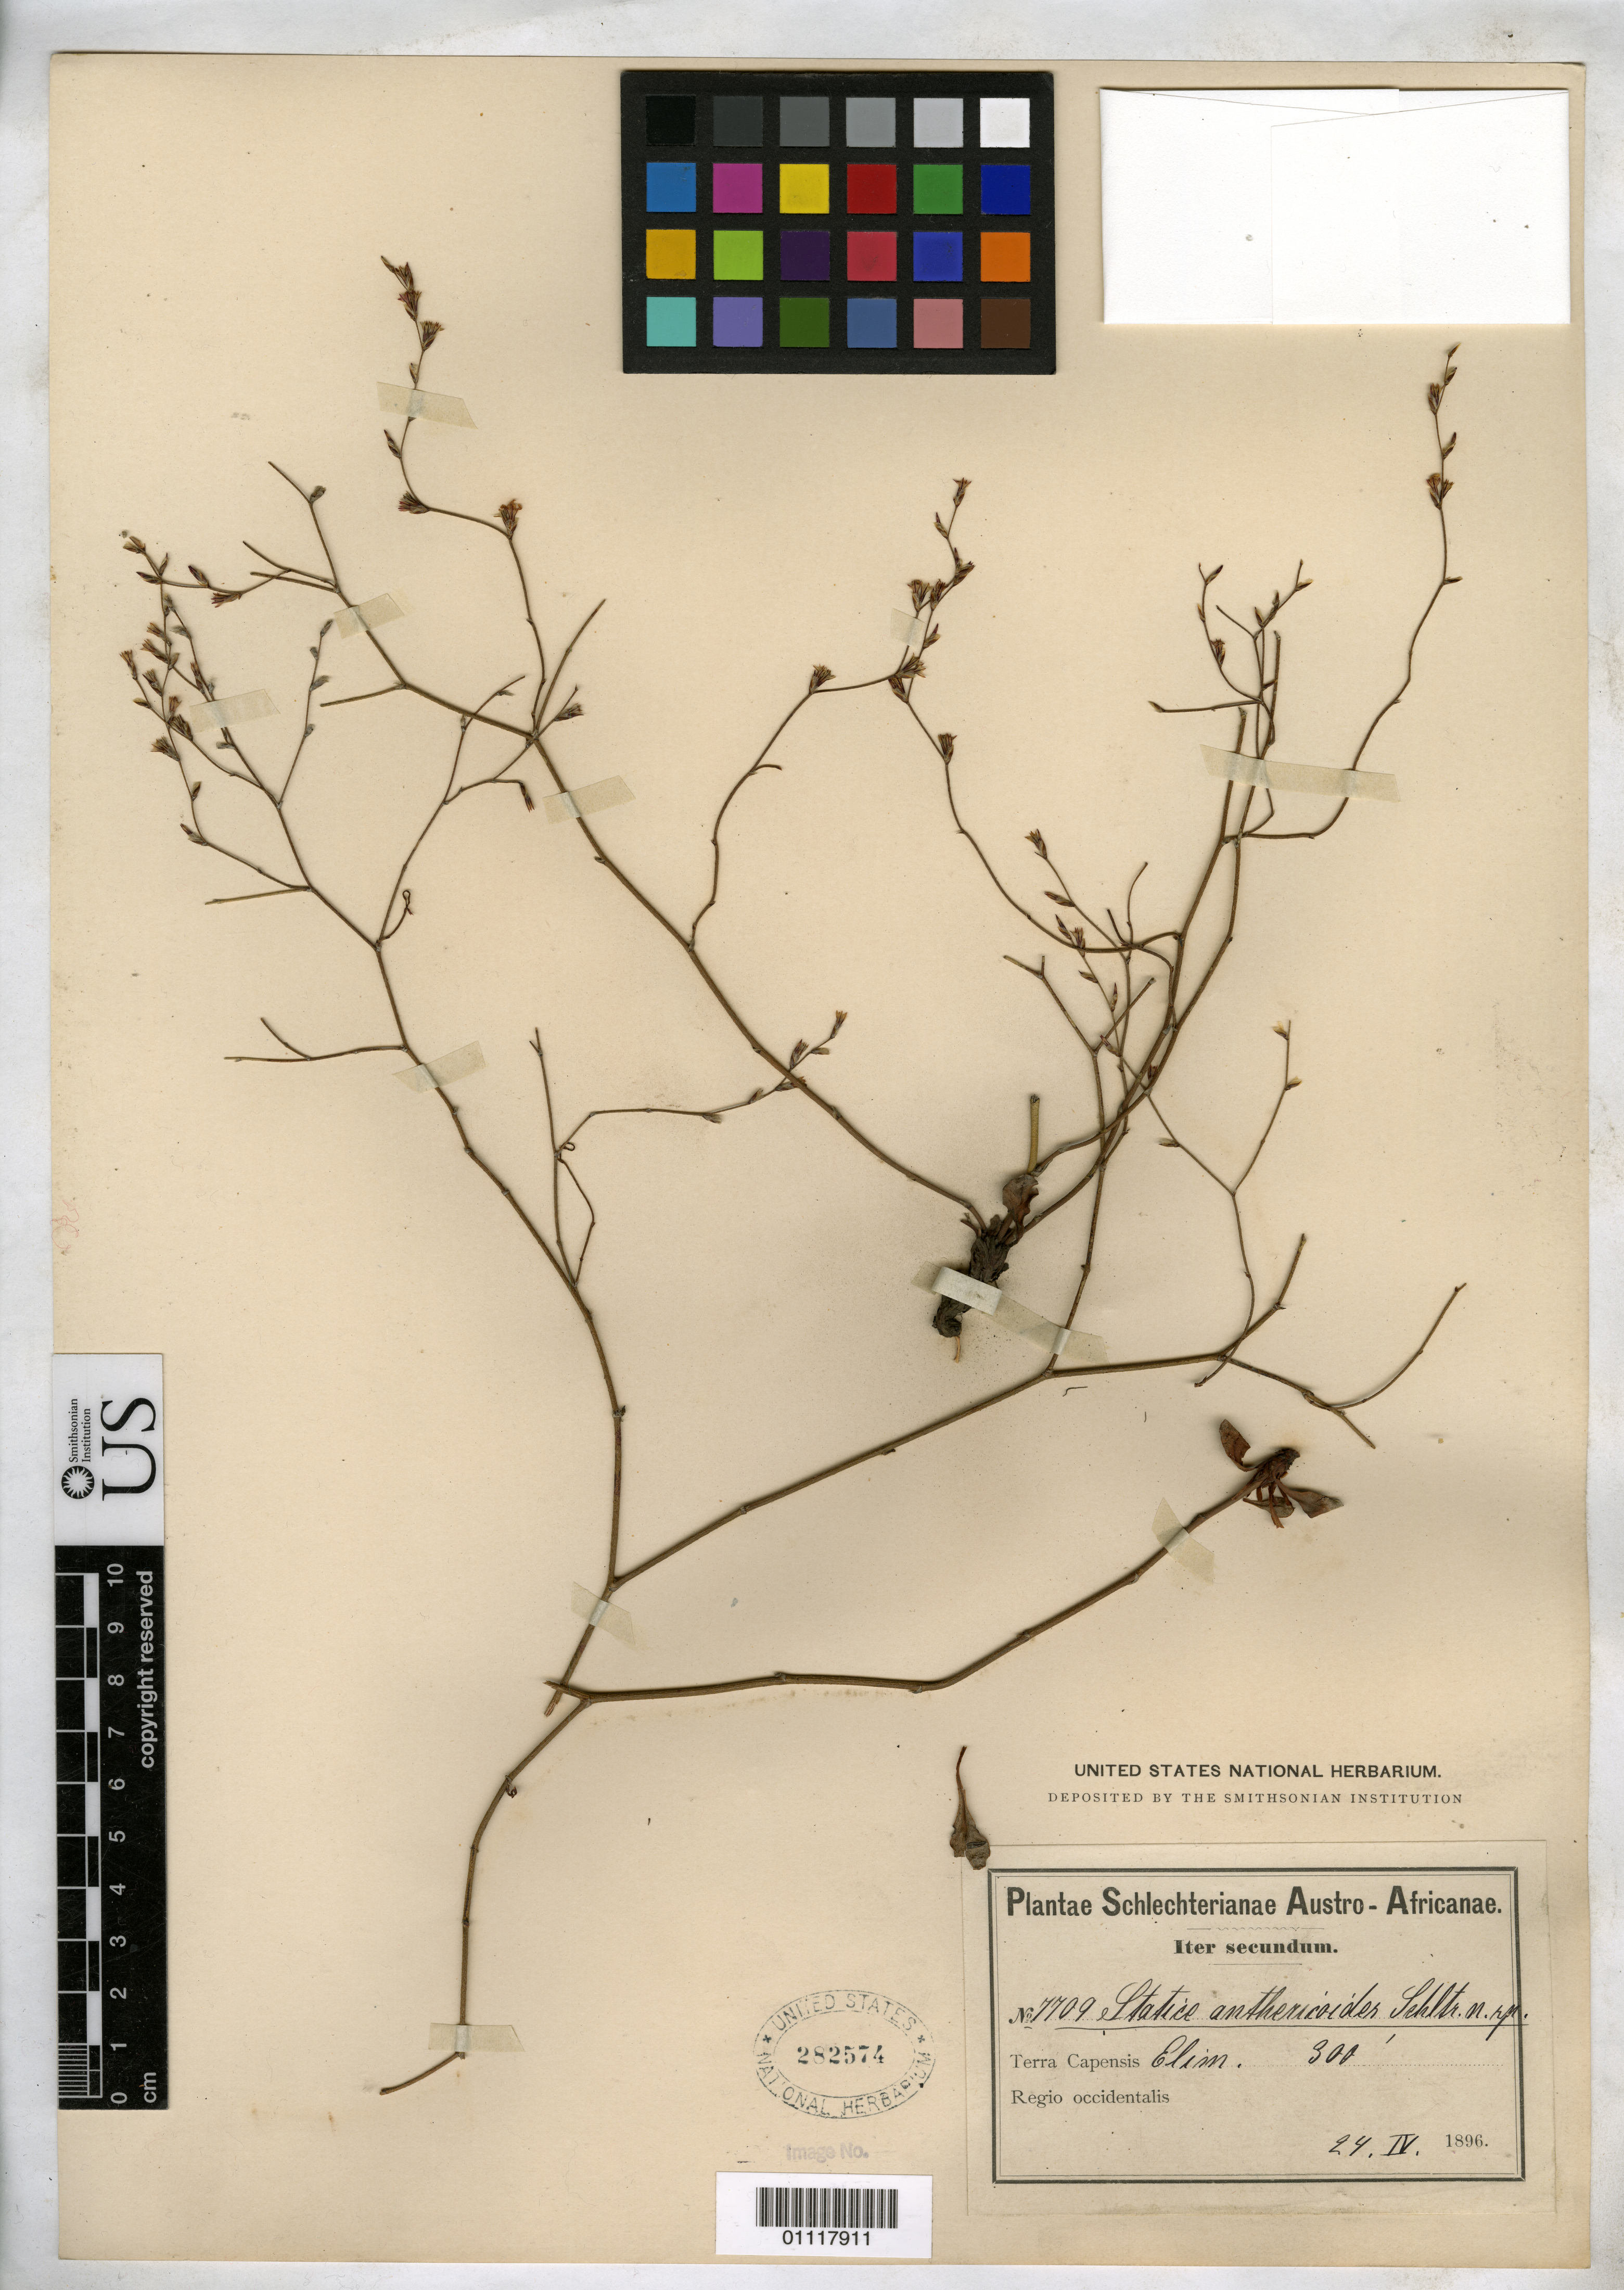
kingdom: Plantae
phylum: Tracheophyta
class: Magnoliopsida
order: Caryophyllales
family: Plumbaginaceae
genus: Statice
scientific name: Statice anthericoides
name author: Schltr.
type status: Isotype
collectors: F. R. R. Schlechter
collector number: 7709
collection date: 1896-04-24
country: South Africa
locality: Terra Capensis, Elim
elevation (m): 91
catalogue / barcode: US 282574